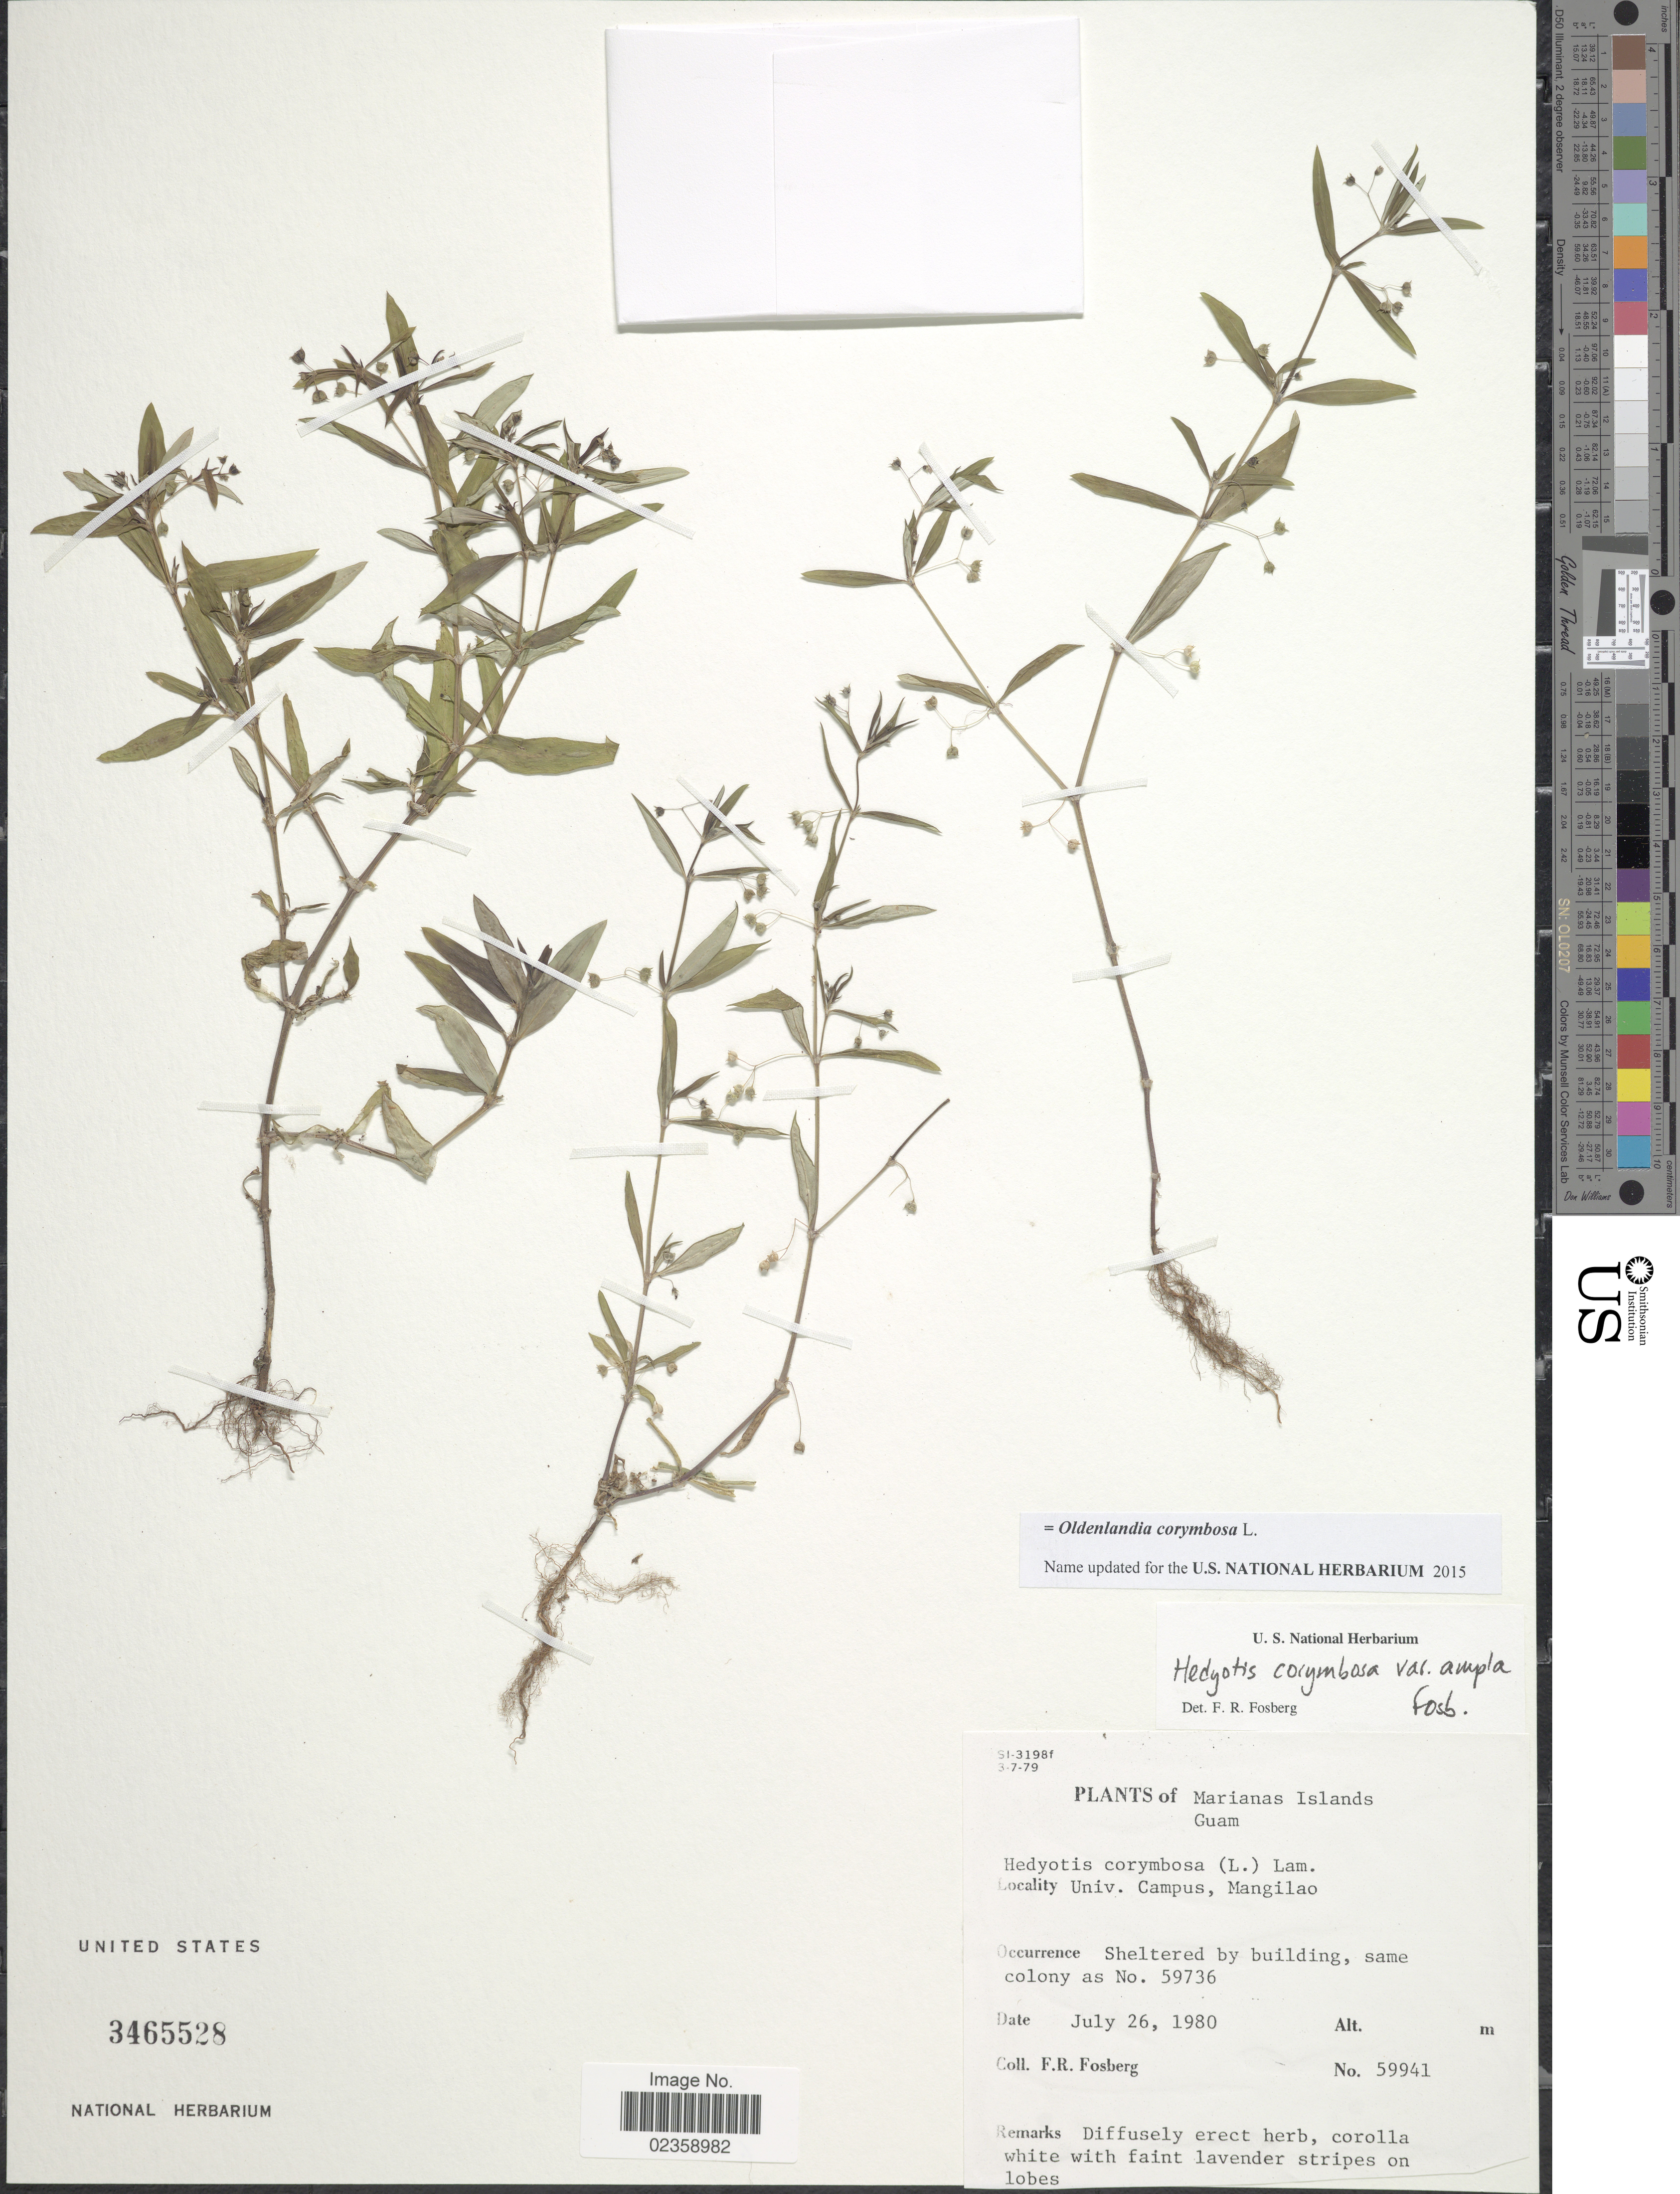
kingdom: Plantae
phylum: Tracheophyta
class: Magnoliopsida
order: Gentianales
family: Rubiaceae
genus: Oldenlandia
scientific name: Oldenlandia corymbosa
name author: L.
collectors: F. R. Fosberg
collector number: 59941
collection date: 1980-07-26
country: Guam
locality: Marianas Islands. Guam. Univ. Campus, Mangilao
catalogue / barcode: US 3465528